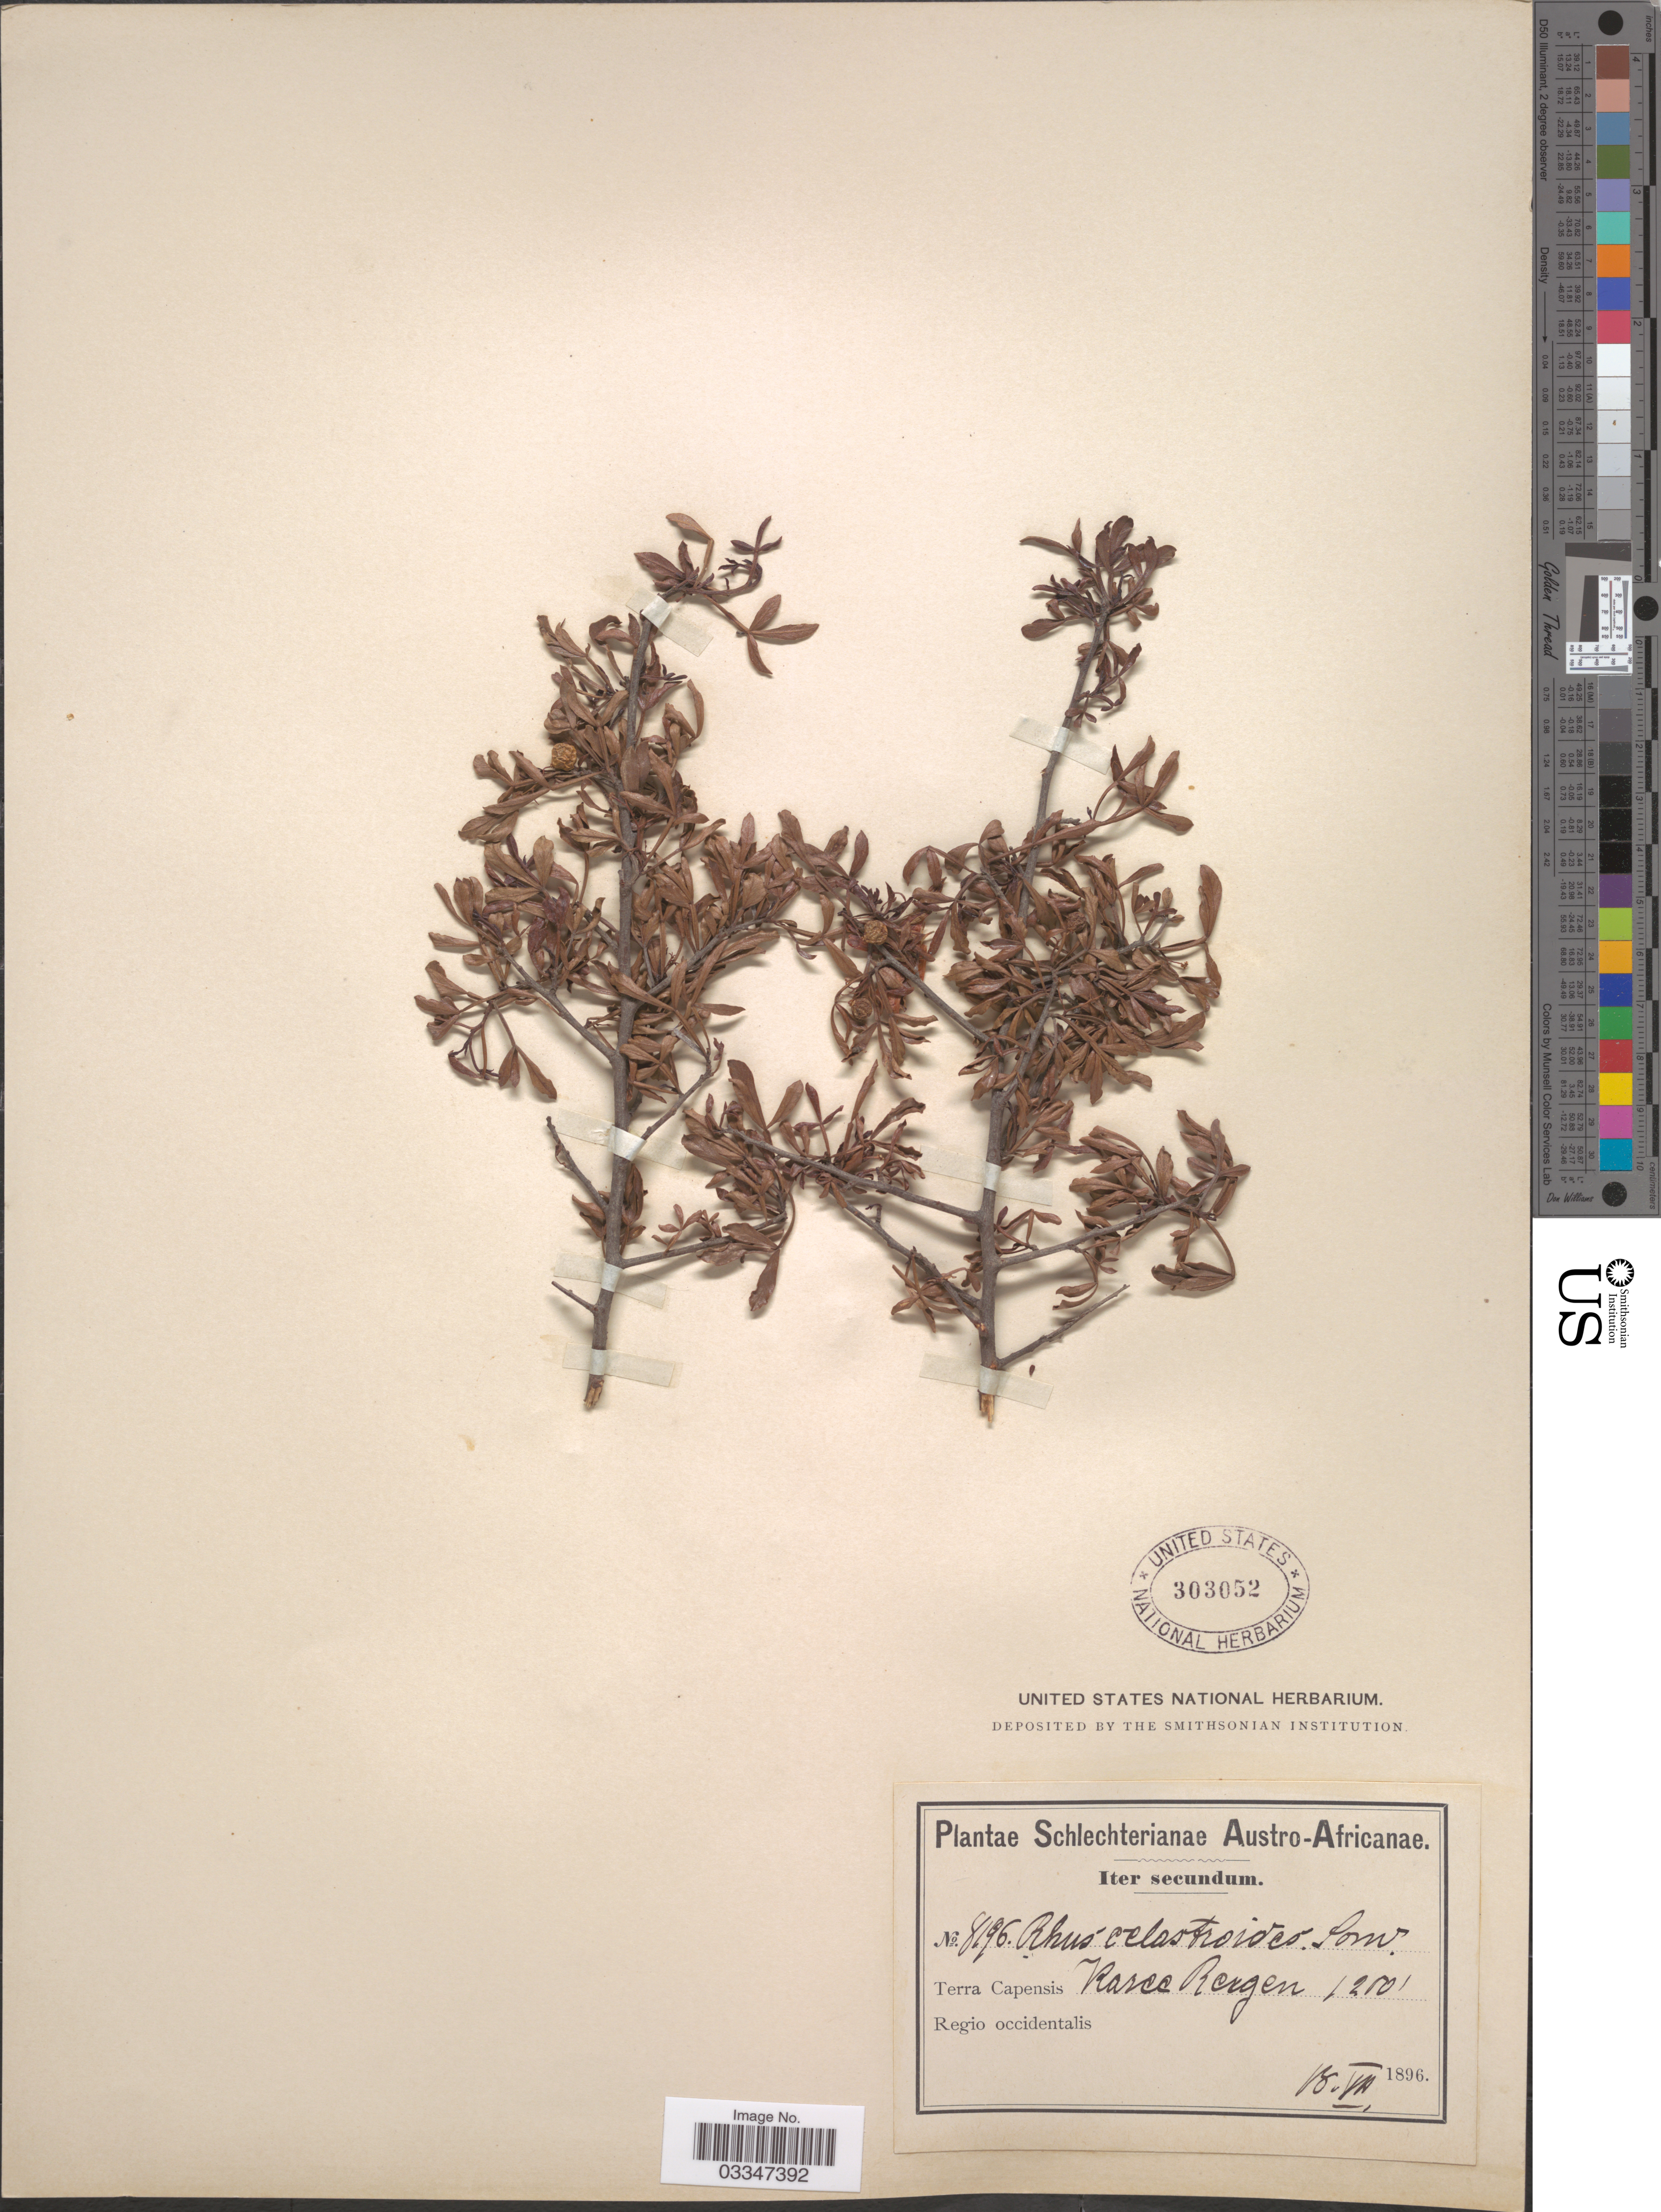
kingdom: Plantae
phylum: Tracheophyta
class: Magnoliopsida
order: Sapindales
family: Anacardiaceae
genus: Rhus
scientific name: Rhus celstroides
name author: Sond.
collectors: Schlechter, --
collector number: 8196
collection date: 1896-07-18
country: South Africa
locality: Austro-Africanae. Terra Capensis Karee Bergen. Regio occidentalis.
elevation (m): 366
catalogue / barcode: US 303052